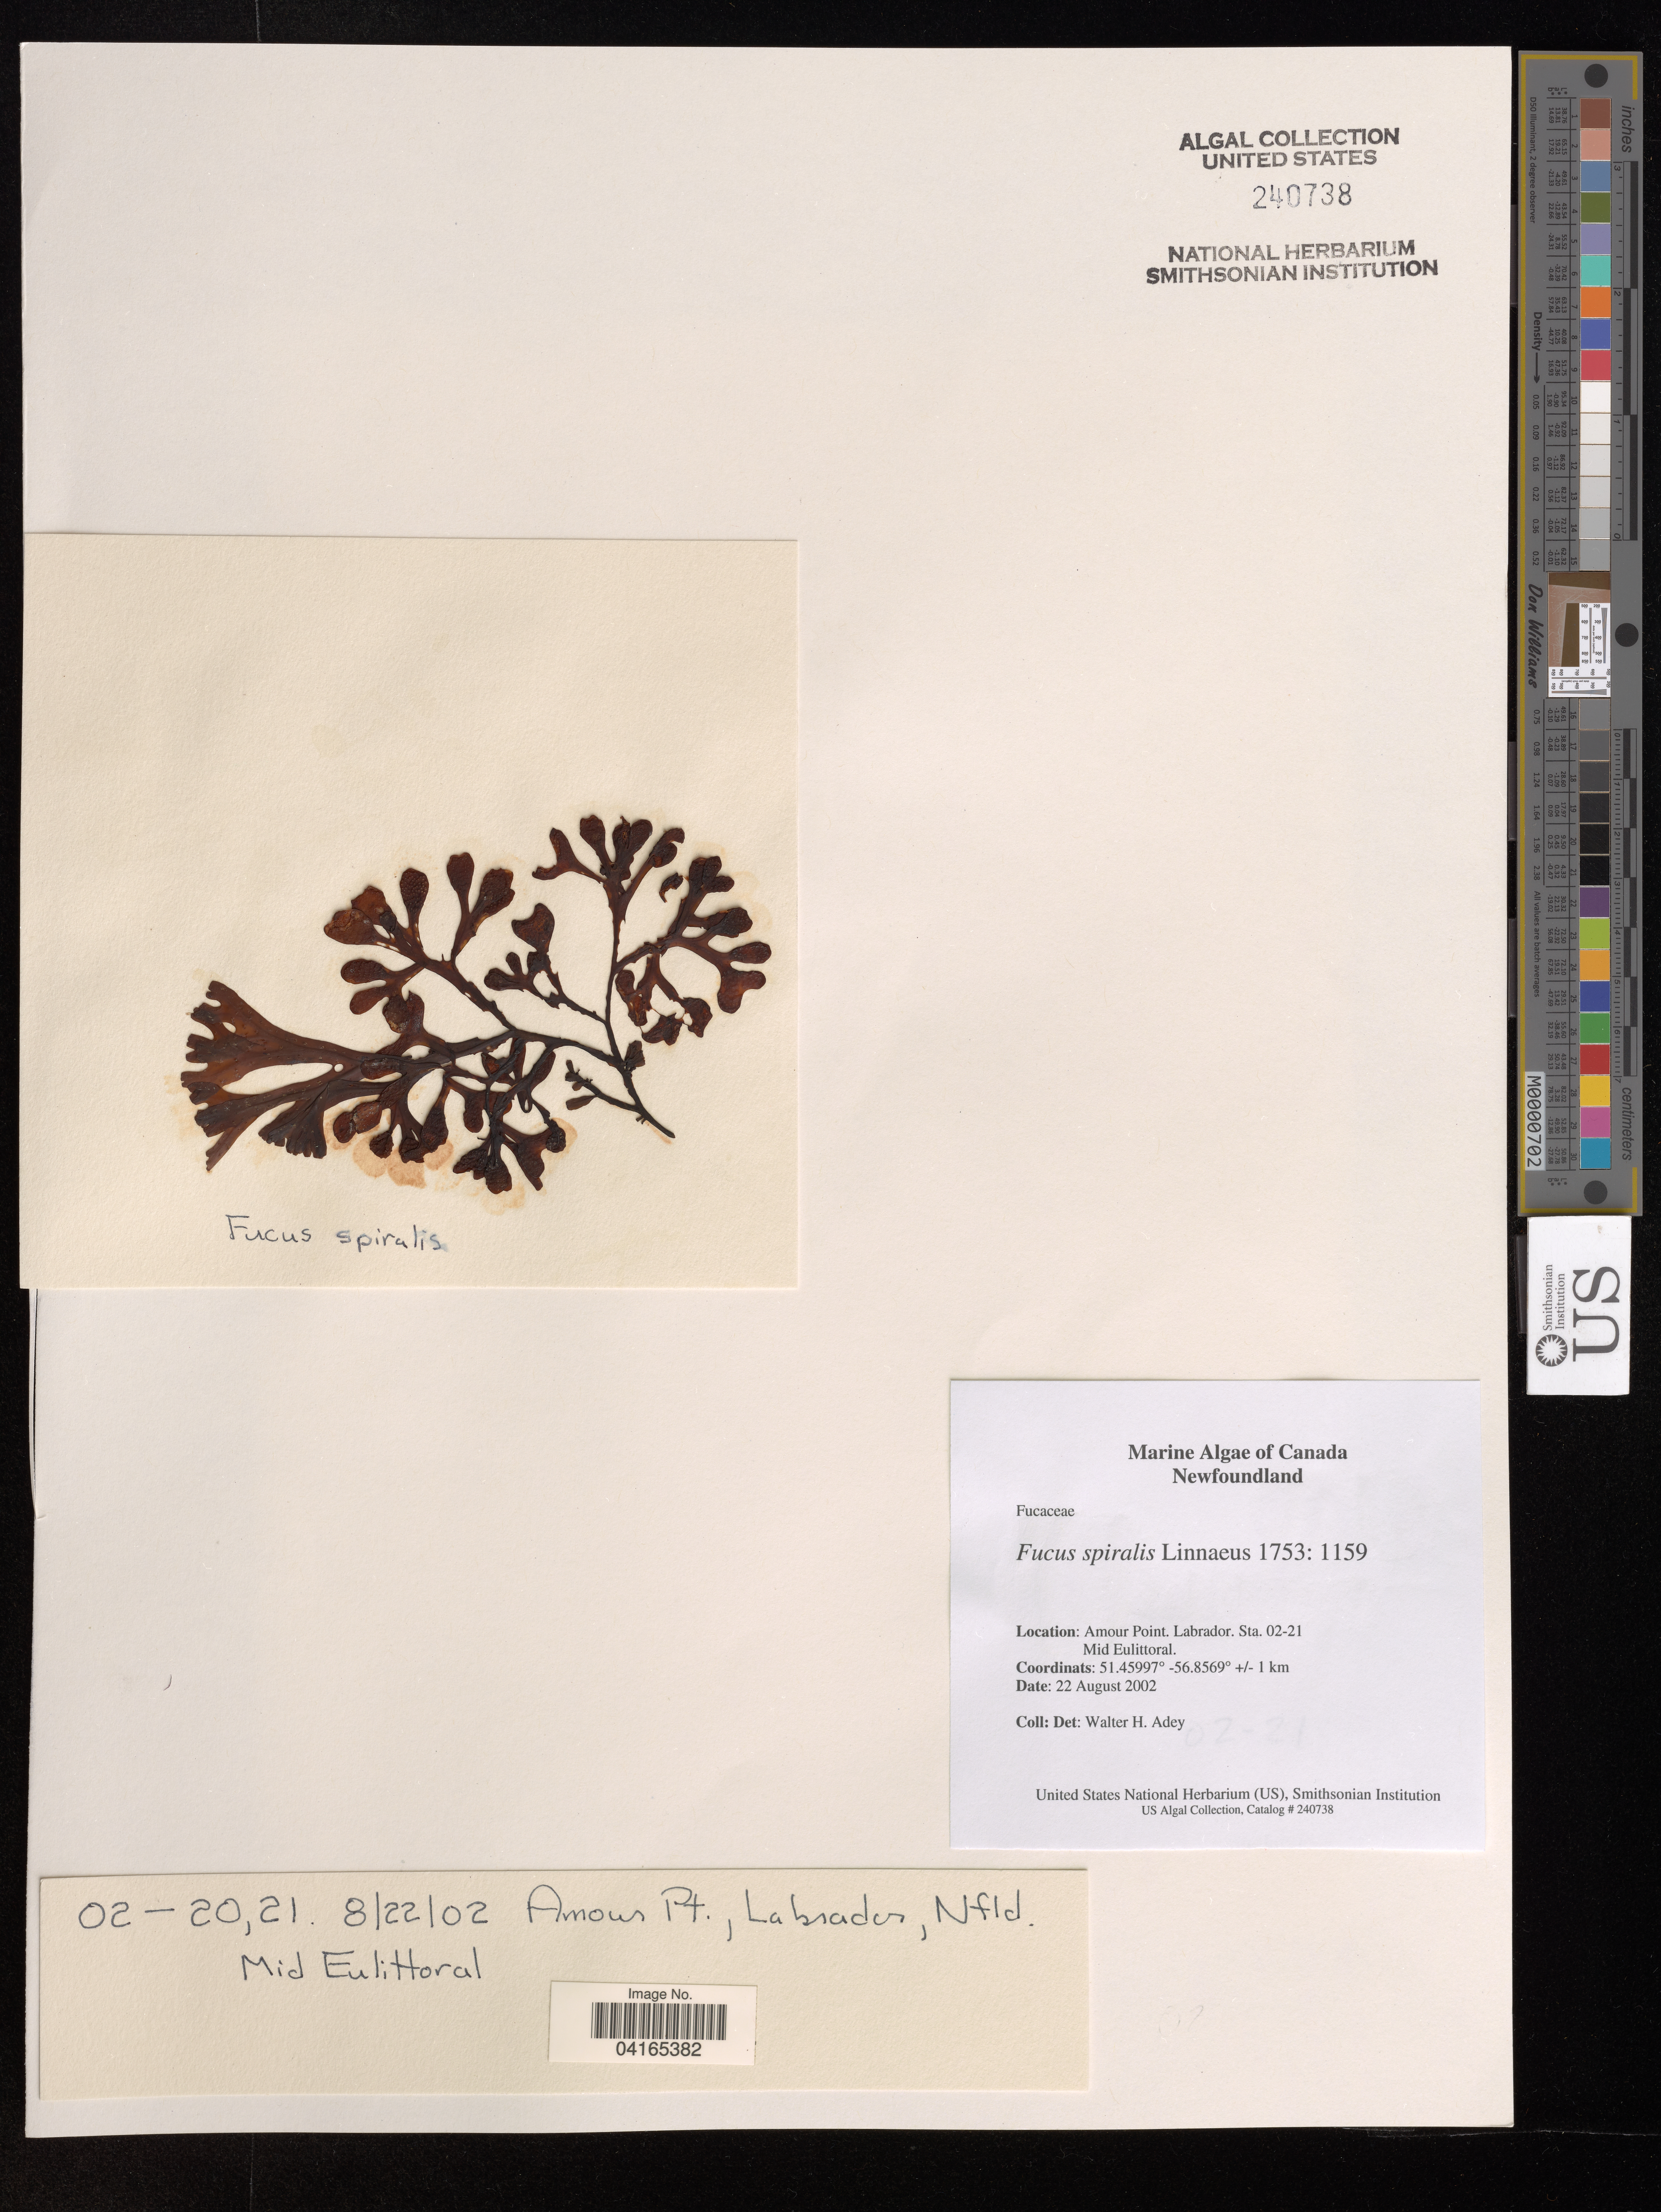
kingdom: Chromista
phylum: Ochrophyta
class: Phaeophyceae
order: Fucales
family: Fucaceae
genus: Fucus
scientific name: Fucus spiralis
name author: L.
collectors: W. H. Adey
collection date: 2002-08-22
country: Canada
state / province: Newfoundland and Labrador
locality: Labrador, Armour Point. Sta. 02-21. Mid Eulittoral.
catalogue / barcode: US 240738